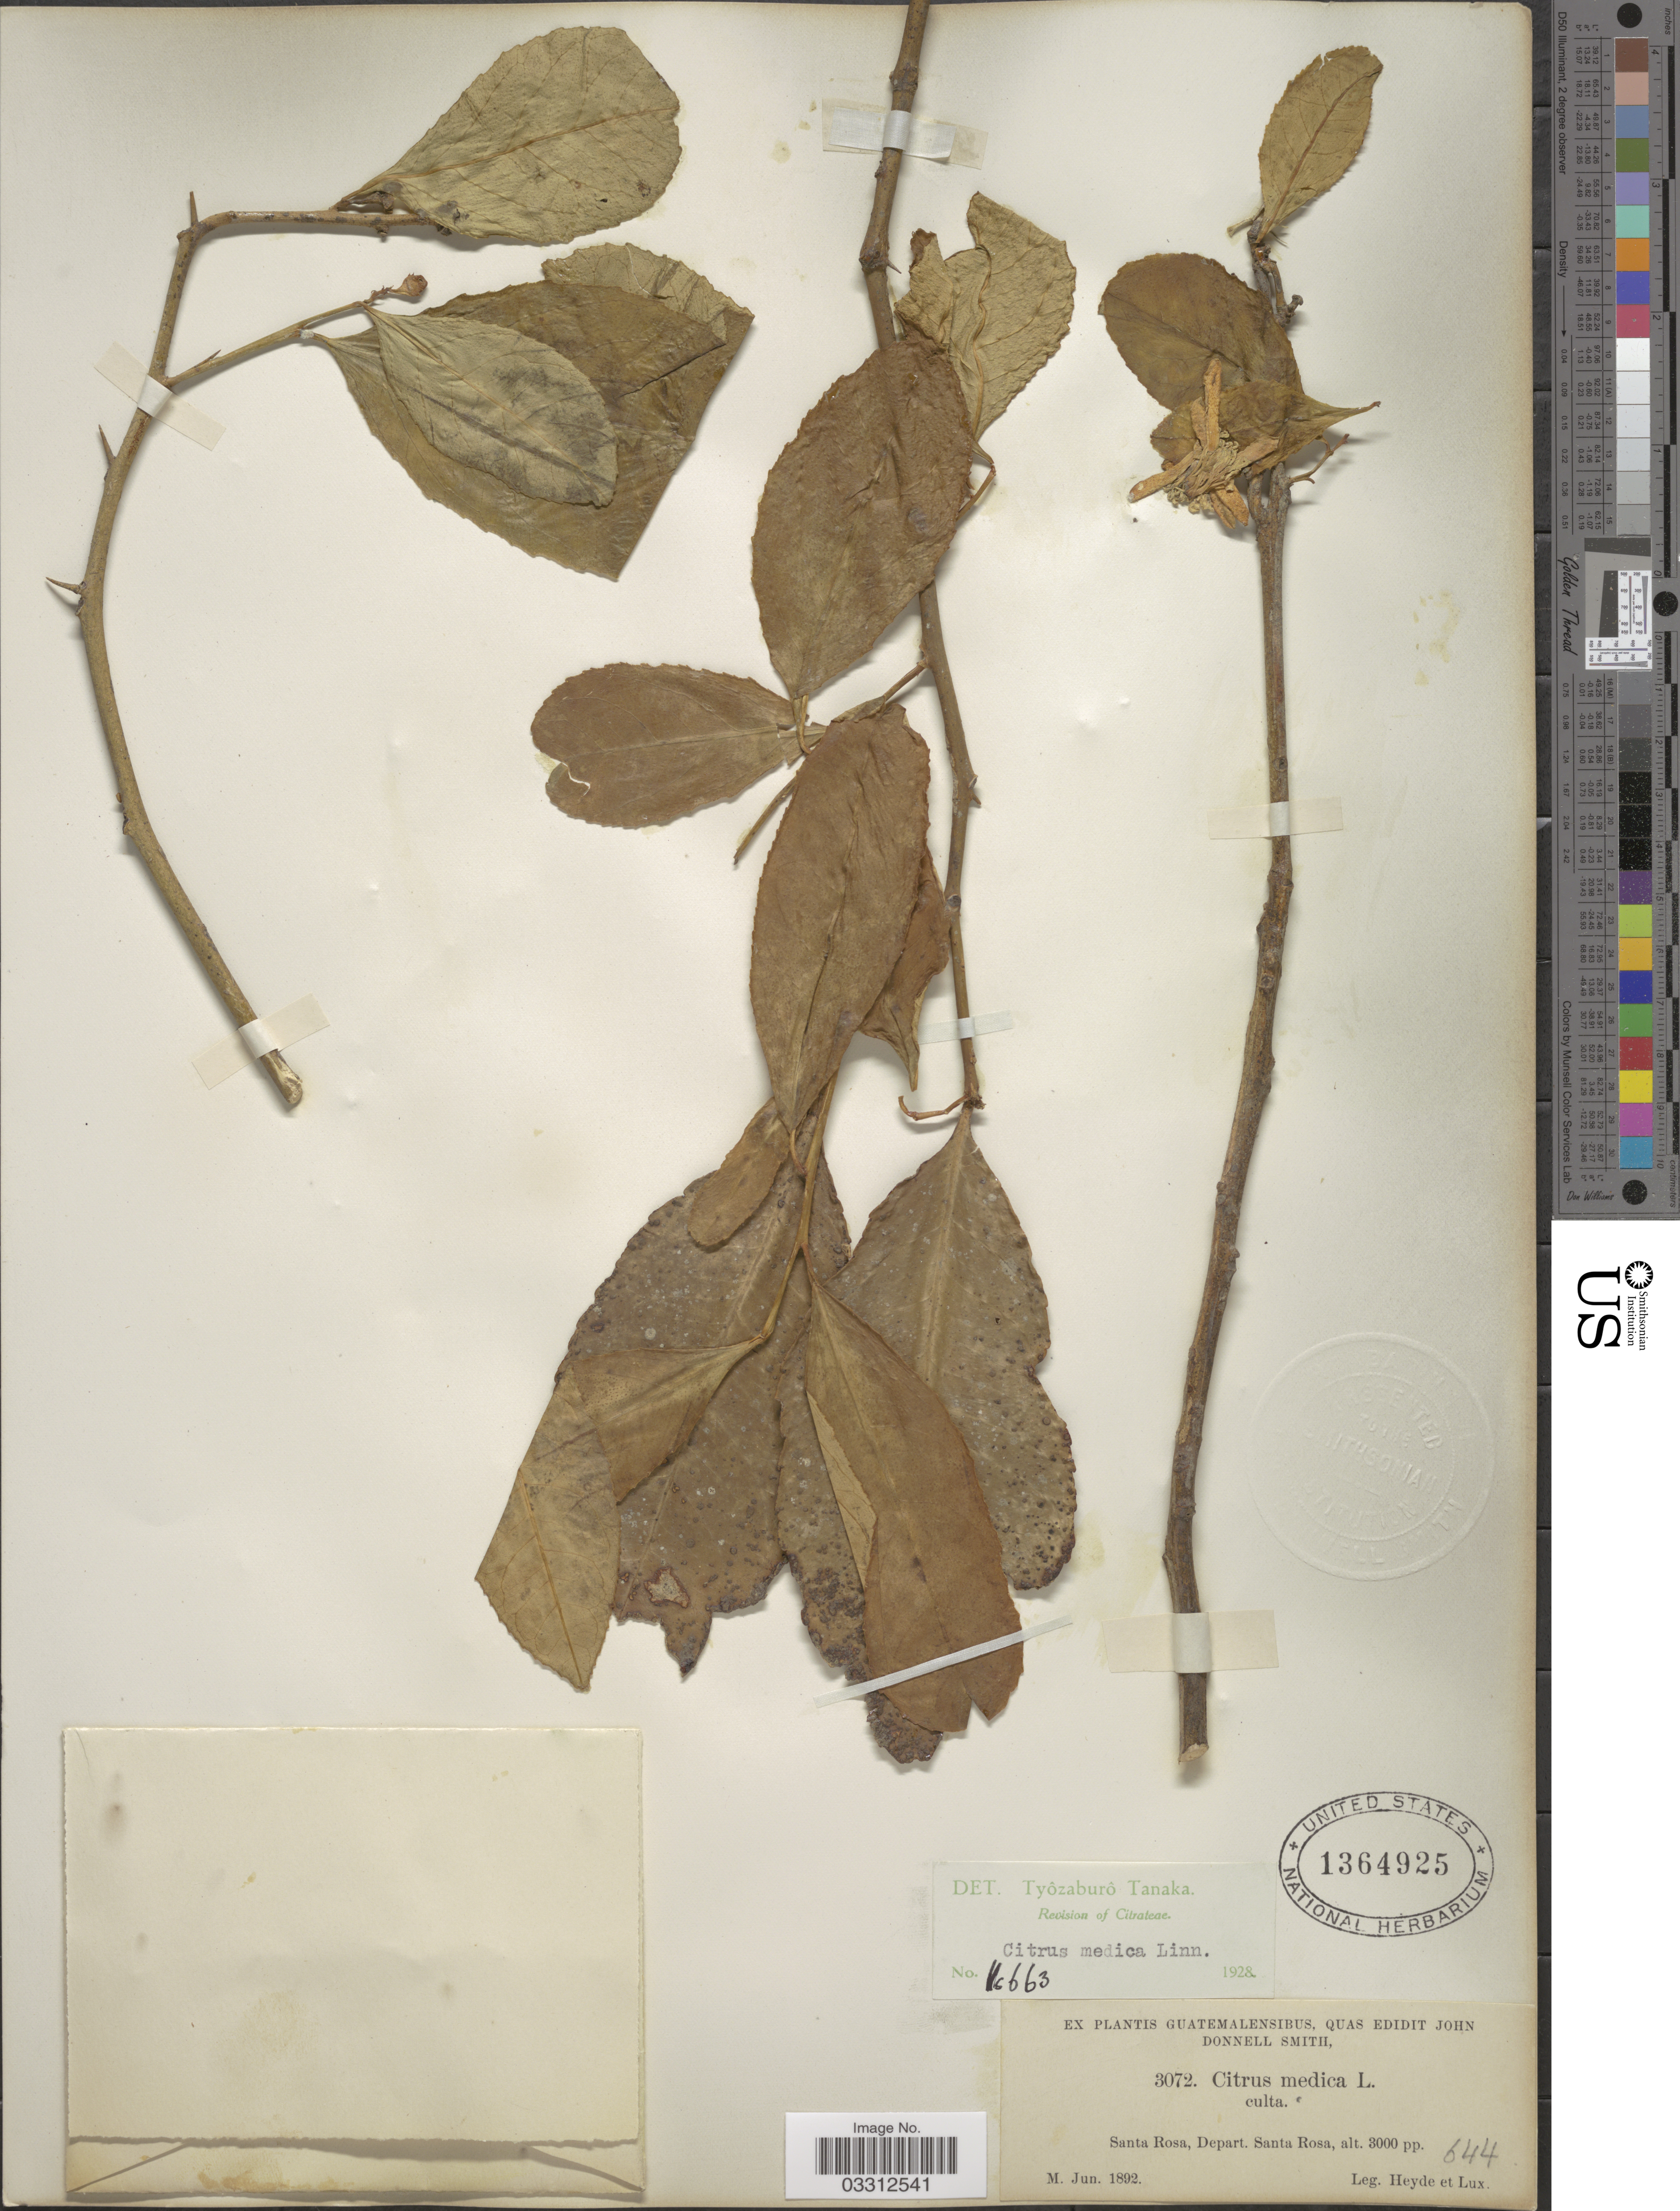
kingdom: Plantae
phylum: Tracheophyta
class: Magnoliopsida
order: Sapindales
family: Rutaceae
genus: Citrus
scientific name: Citrus medica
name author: L.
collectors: Heyde & Lux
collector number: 3072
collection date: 1892-06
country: Guatemala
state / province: Santa Rosa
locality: Depart. Santa Rosa.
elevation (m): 914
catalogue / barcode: US 1364925